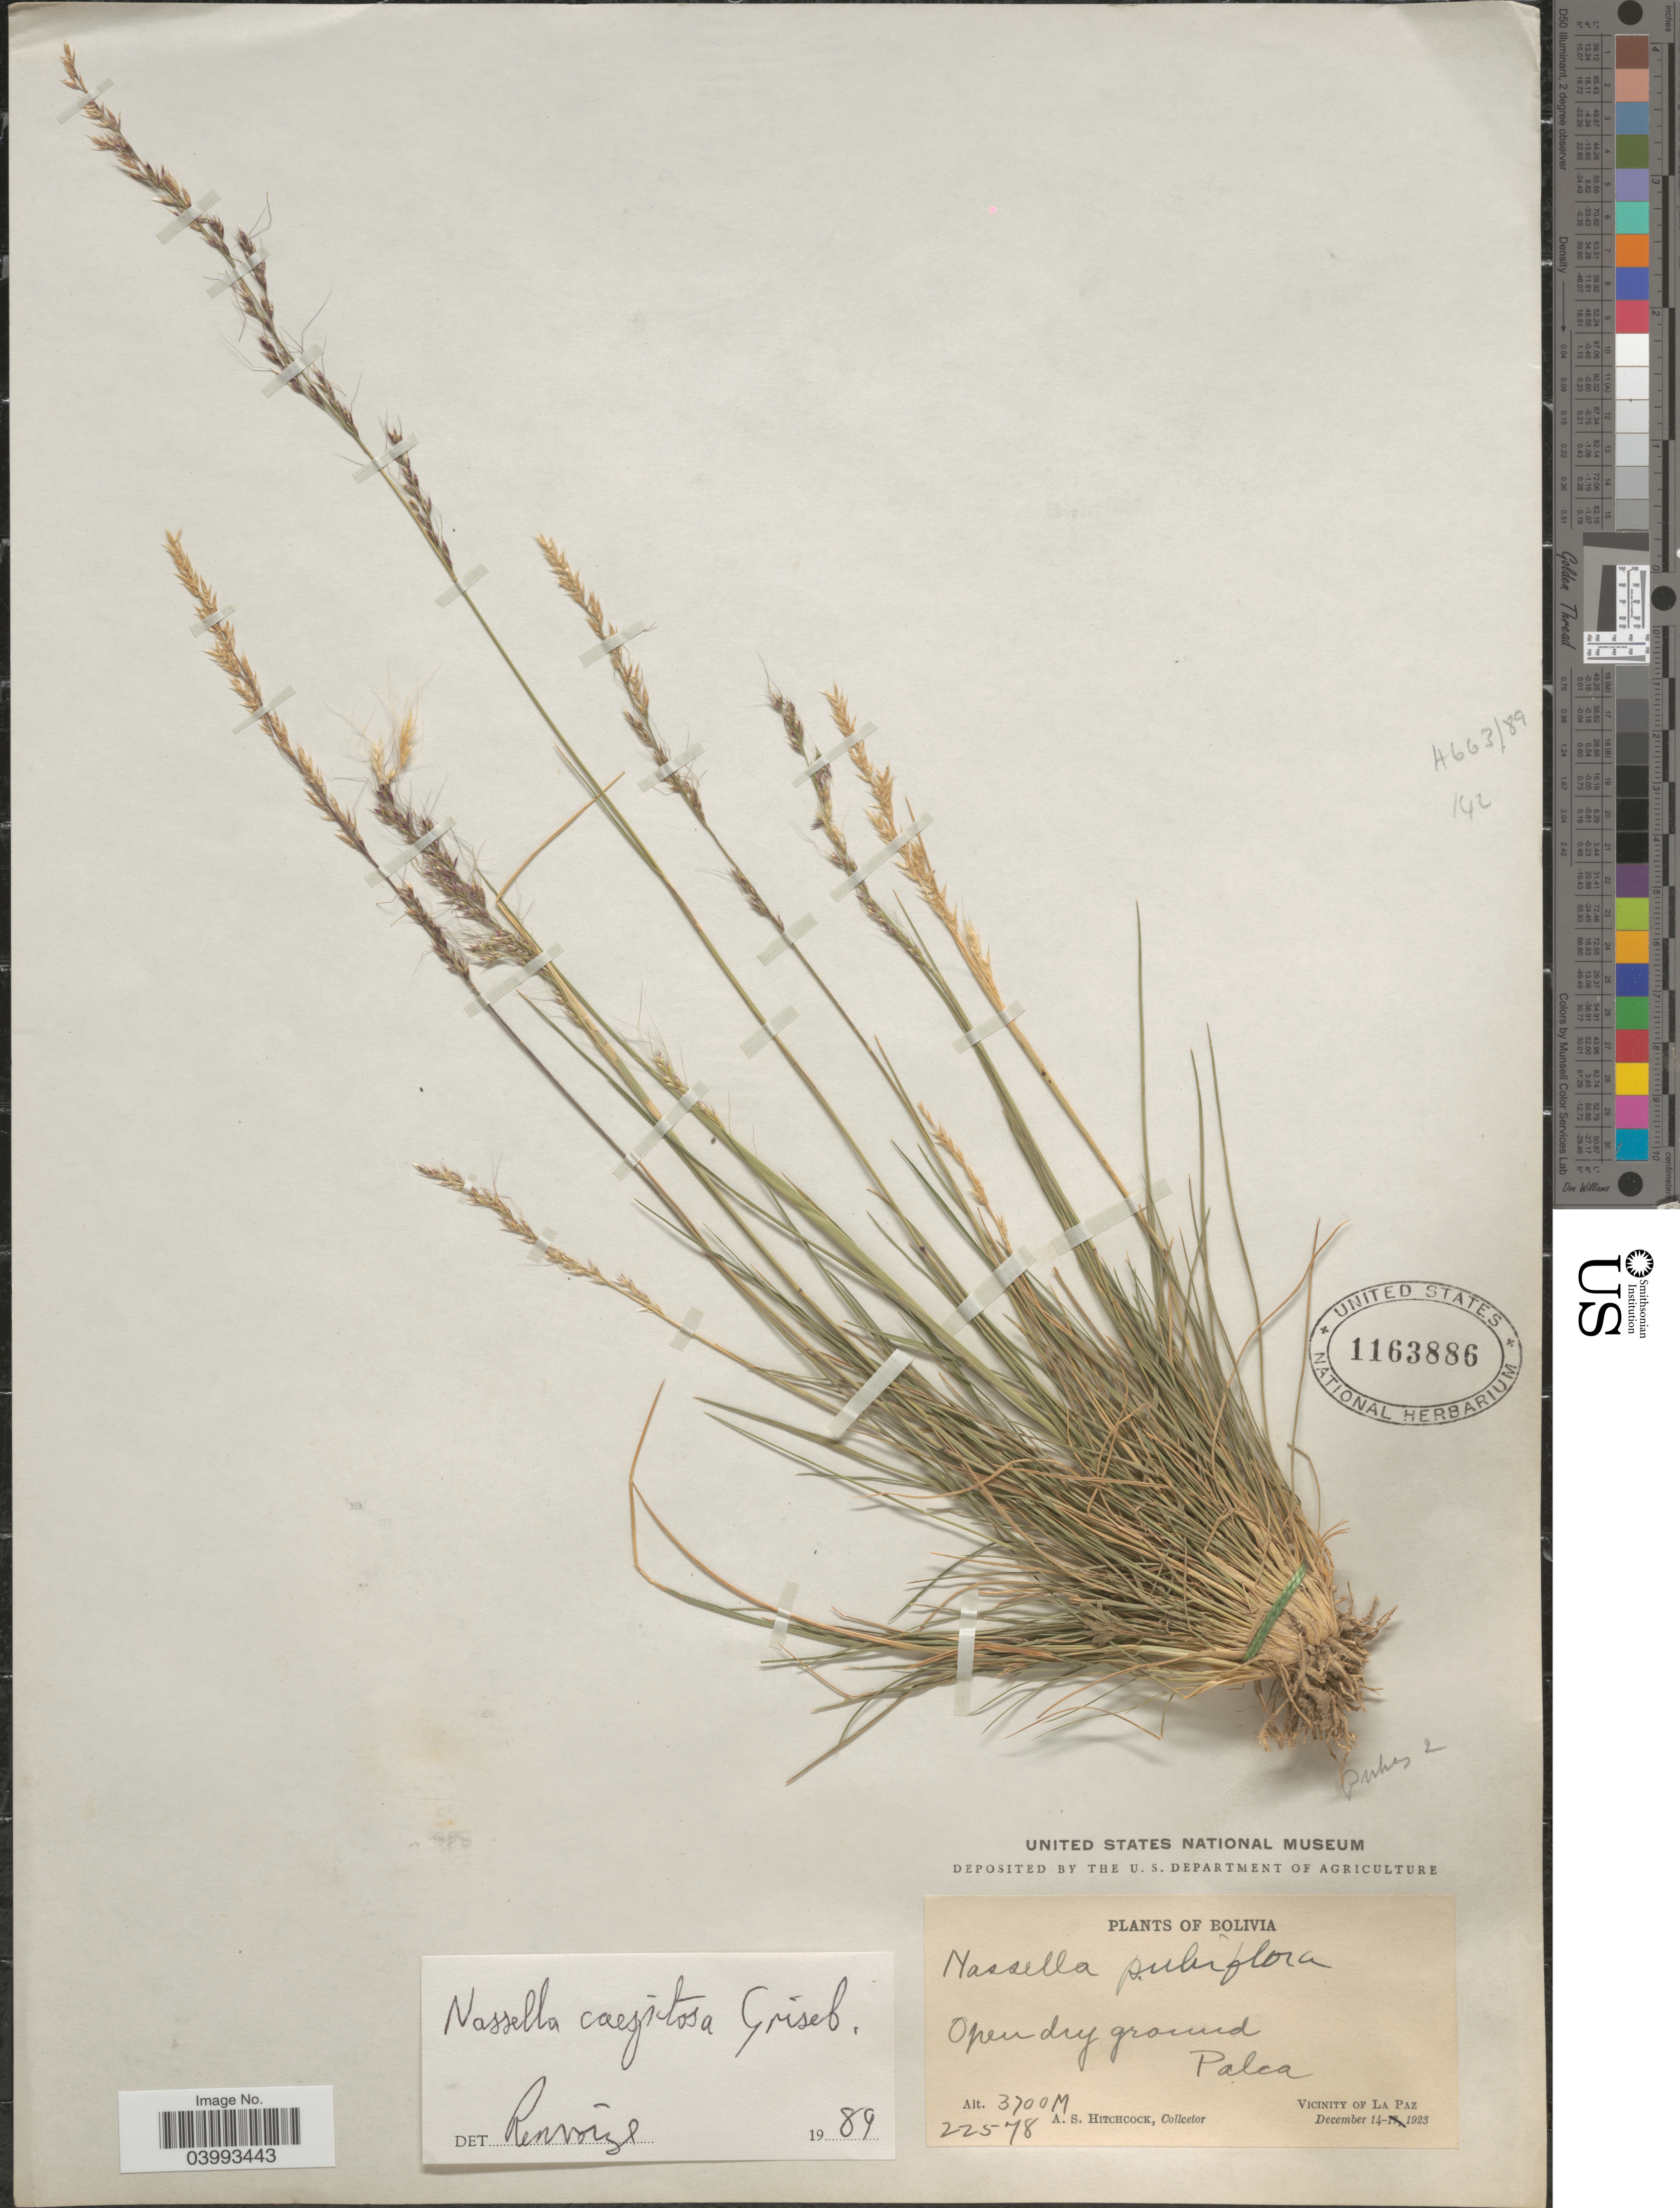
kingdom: Plantae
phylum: Tracheophyta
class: Liliopsida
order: Poales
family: Poaceae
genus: Nassella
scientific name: Nassella caespitosa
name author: Griseb.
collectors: A. S. Hitchcock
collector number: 22578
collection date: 1923-12-14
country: Bolivia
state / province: La Paz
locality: Palca. Vicinity of La Paz.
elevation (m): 3700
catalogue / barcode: US 1163886